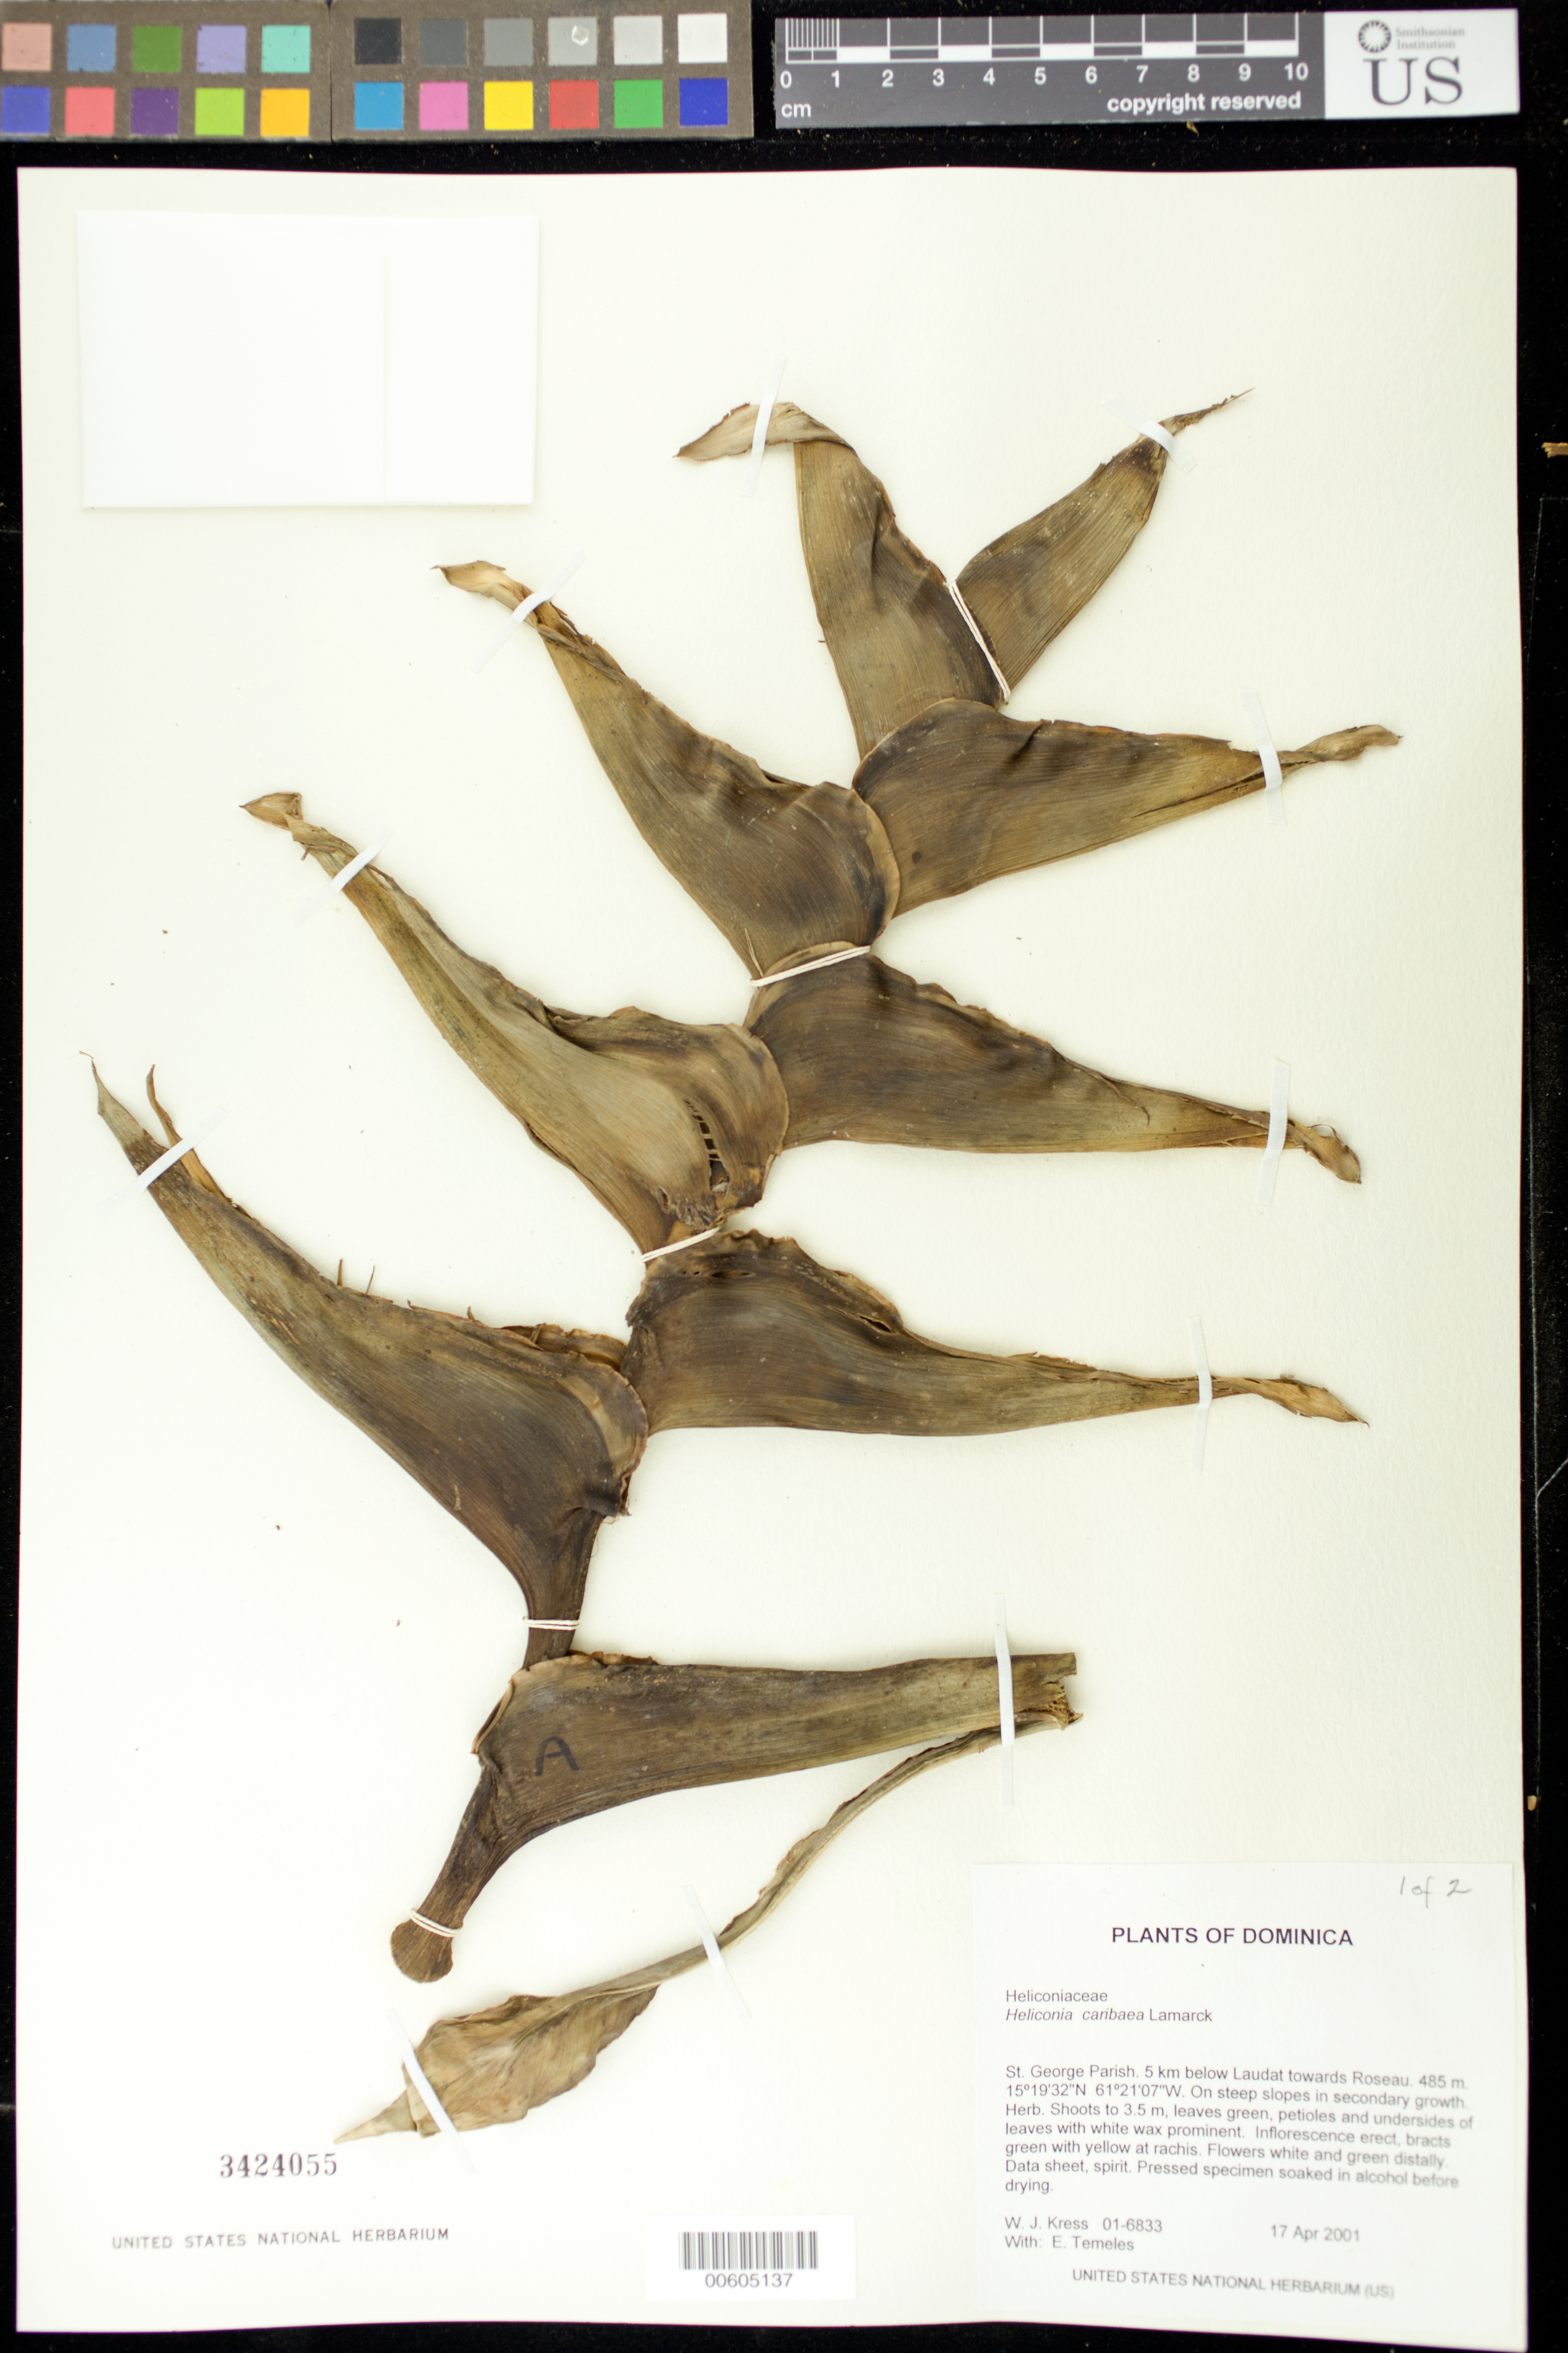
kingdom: Plantae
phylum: Tracheophyta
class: Liliopsida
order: Zingiberales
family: Heliconiaceae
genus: Heliconia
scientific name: Heliconia caribaea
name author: Lam.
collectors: W. J. Kress & E. Temeles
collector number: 01-6833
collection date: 2001-04-17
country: Dominica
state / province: St. George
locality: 5 km below Laudat towards Roseau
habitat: On steep slopes in secondary growth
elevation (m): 485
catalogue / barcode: US 3424055